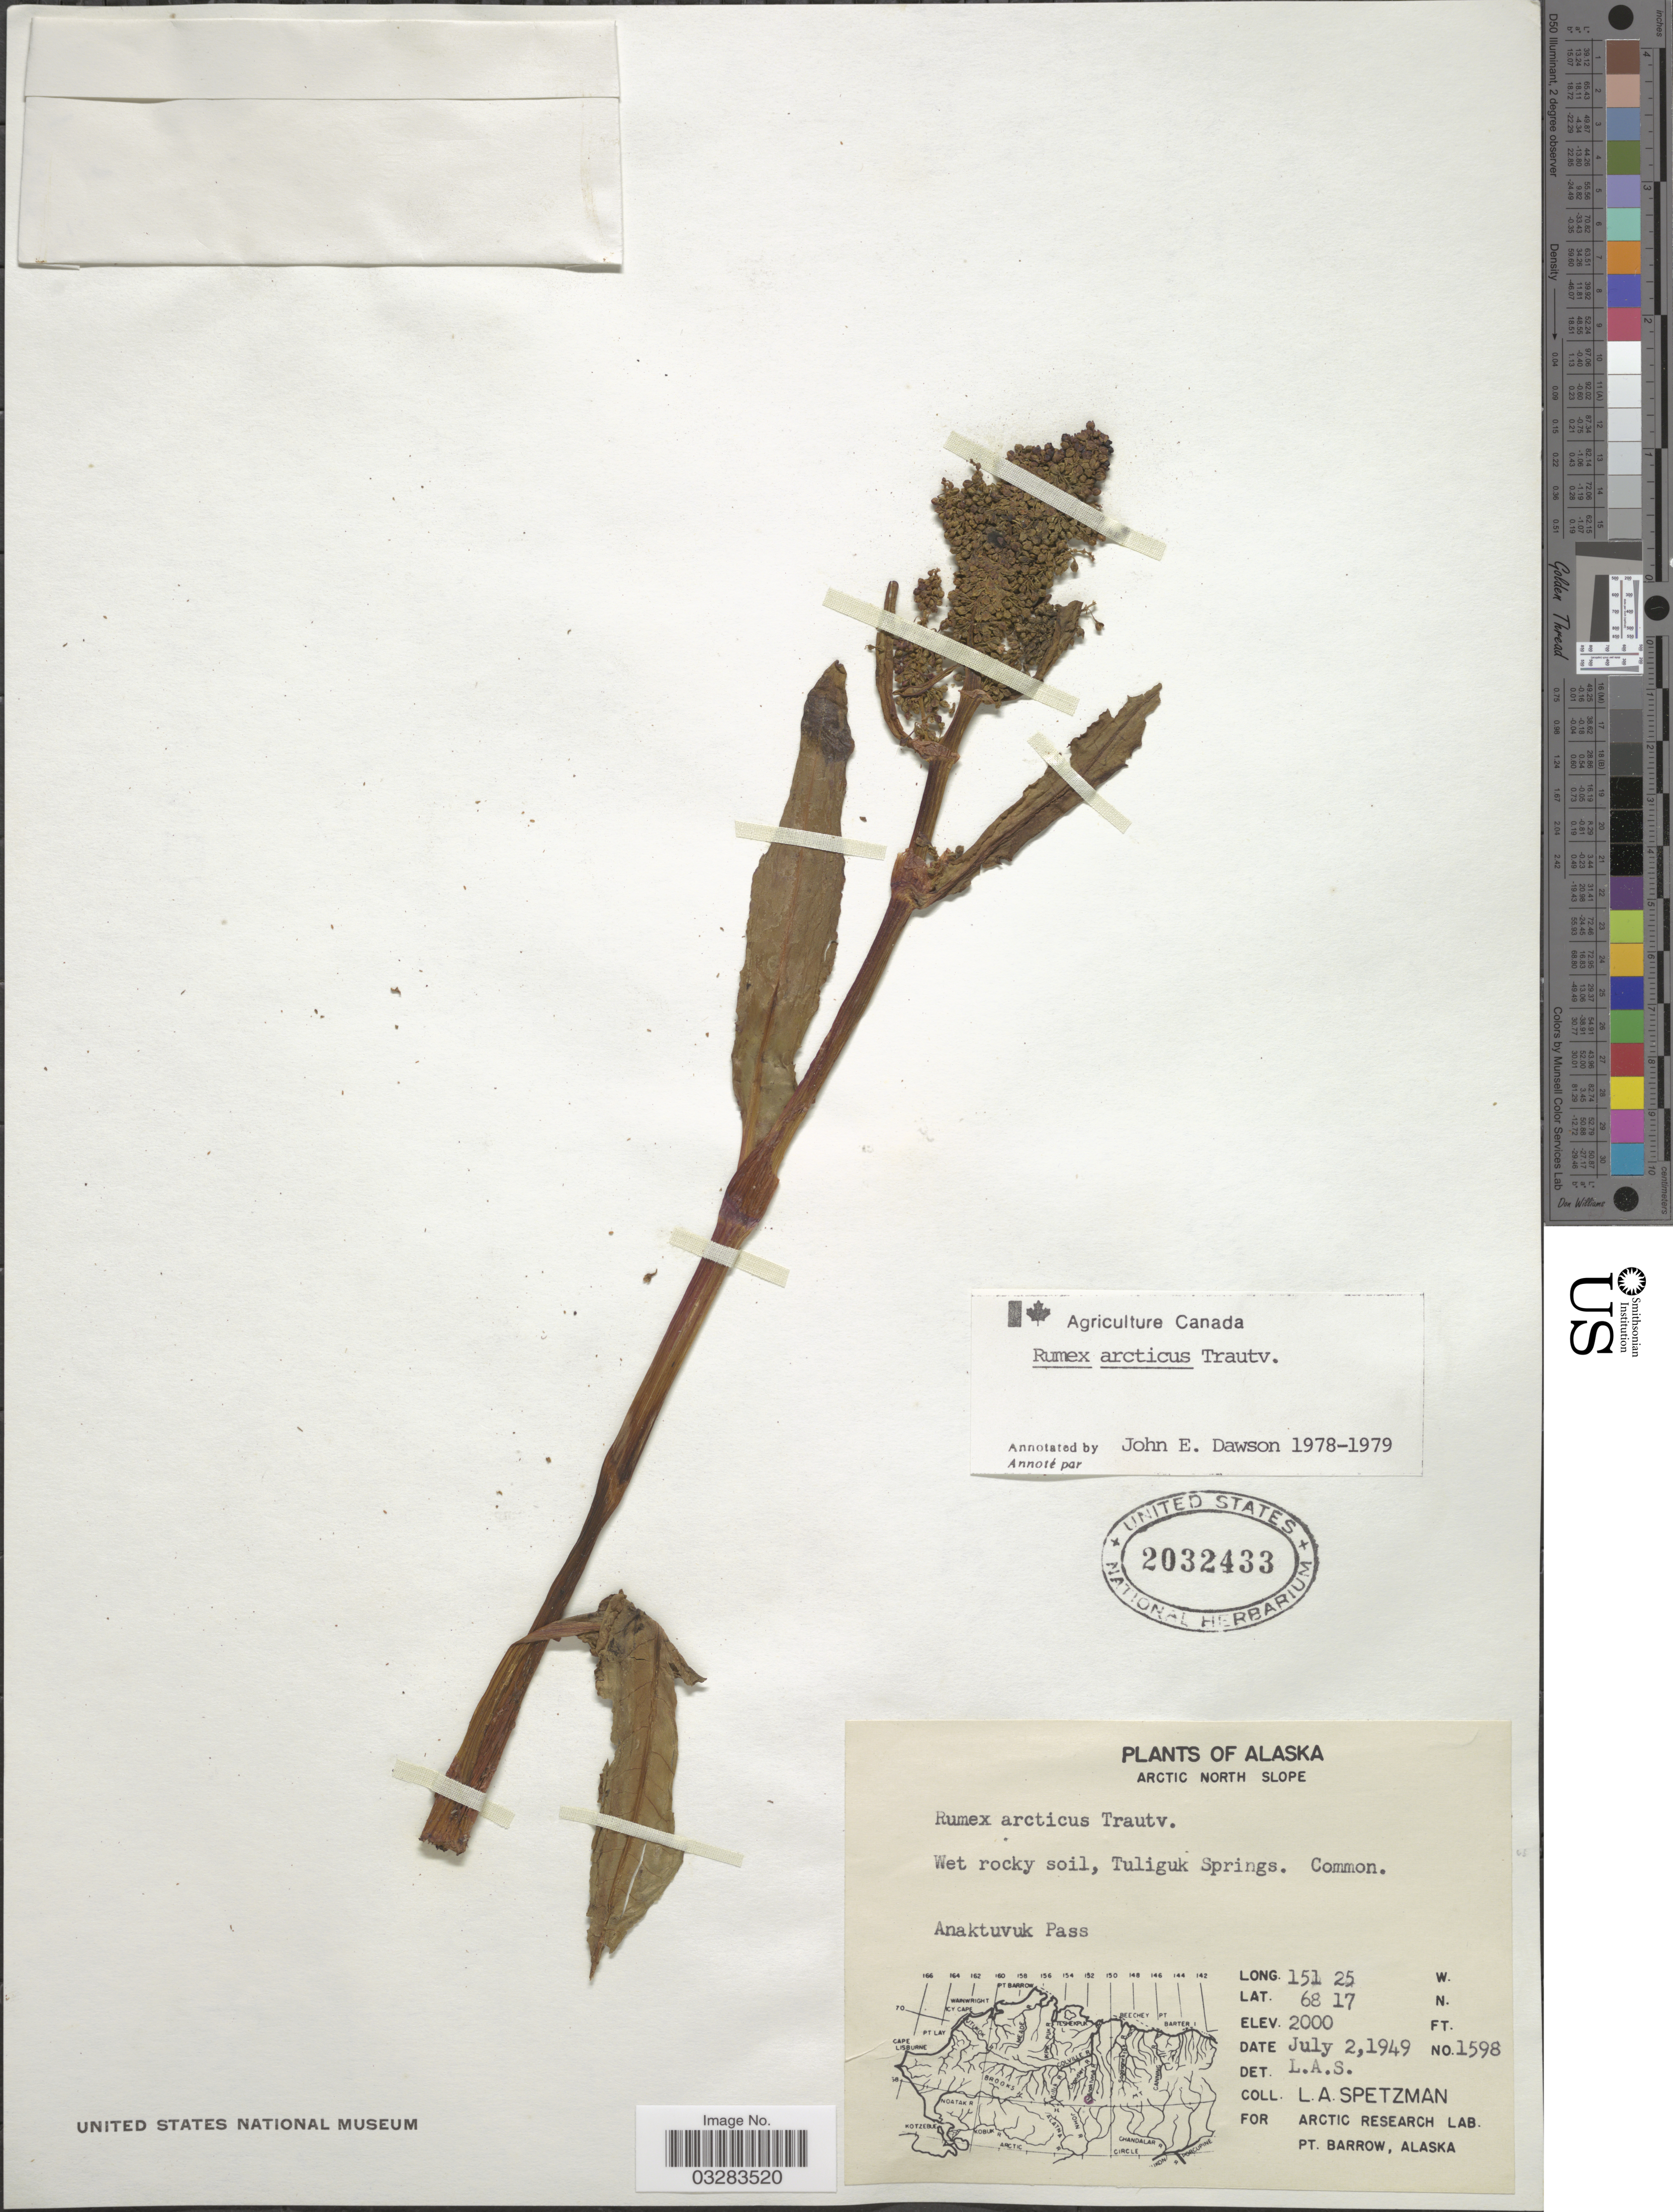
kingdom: Plantae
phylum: Tracheophyta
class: Magnoliopsida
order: Caryophyllales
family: Polygonaceae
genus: Rumex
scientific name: Rumex arcticus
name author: Trautv.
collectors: L. Spetzman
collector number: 1598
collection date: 1949-07-02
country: United States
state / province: Alaska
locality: Arctic North Slope. Tuliguk Springs. Anaktuvuk Pass.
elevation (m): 610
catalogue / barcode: US 2032433